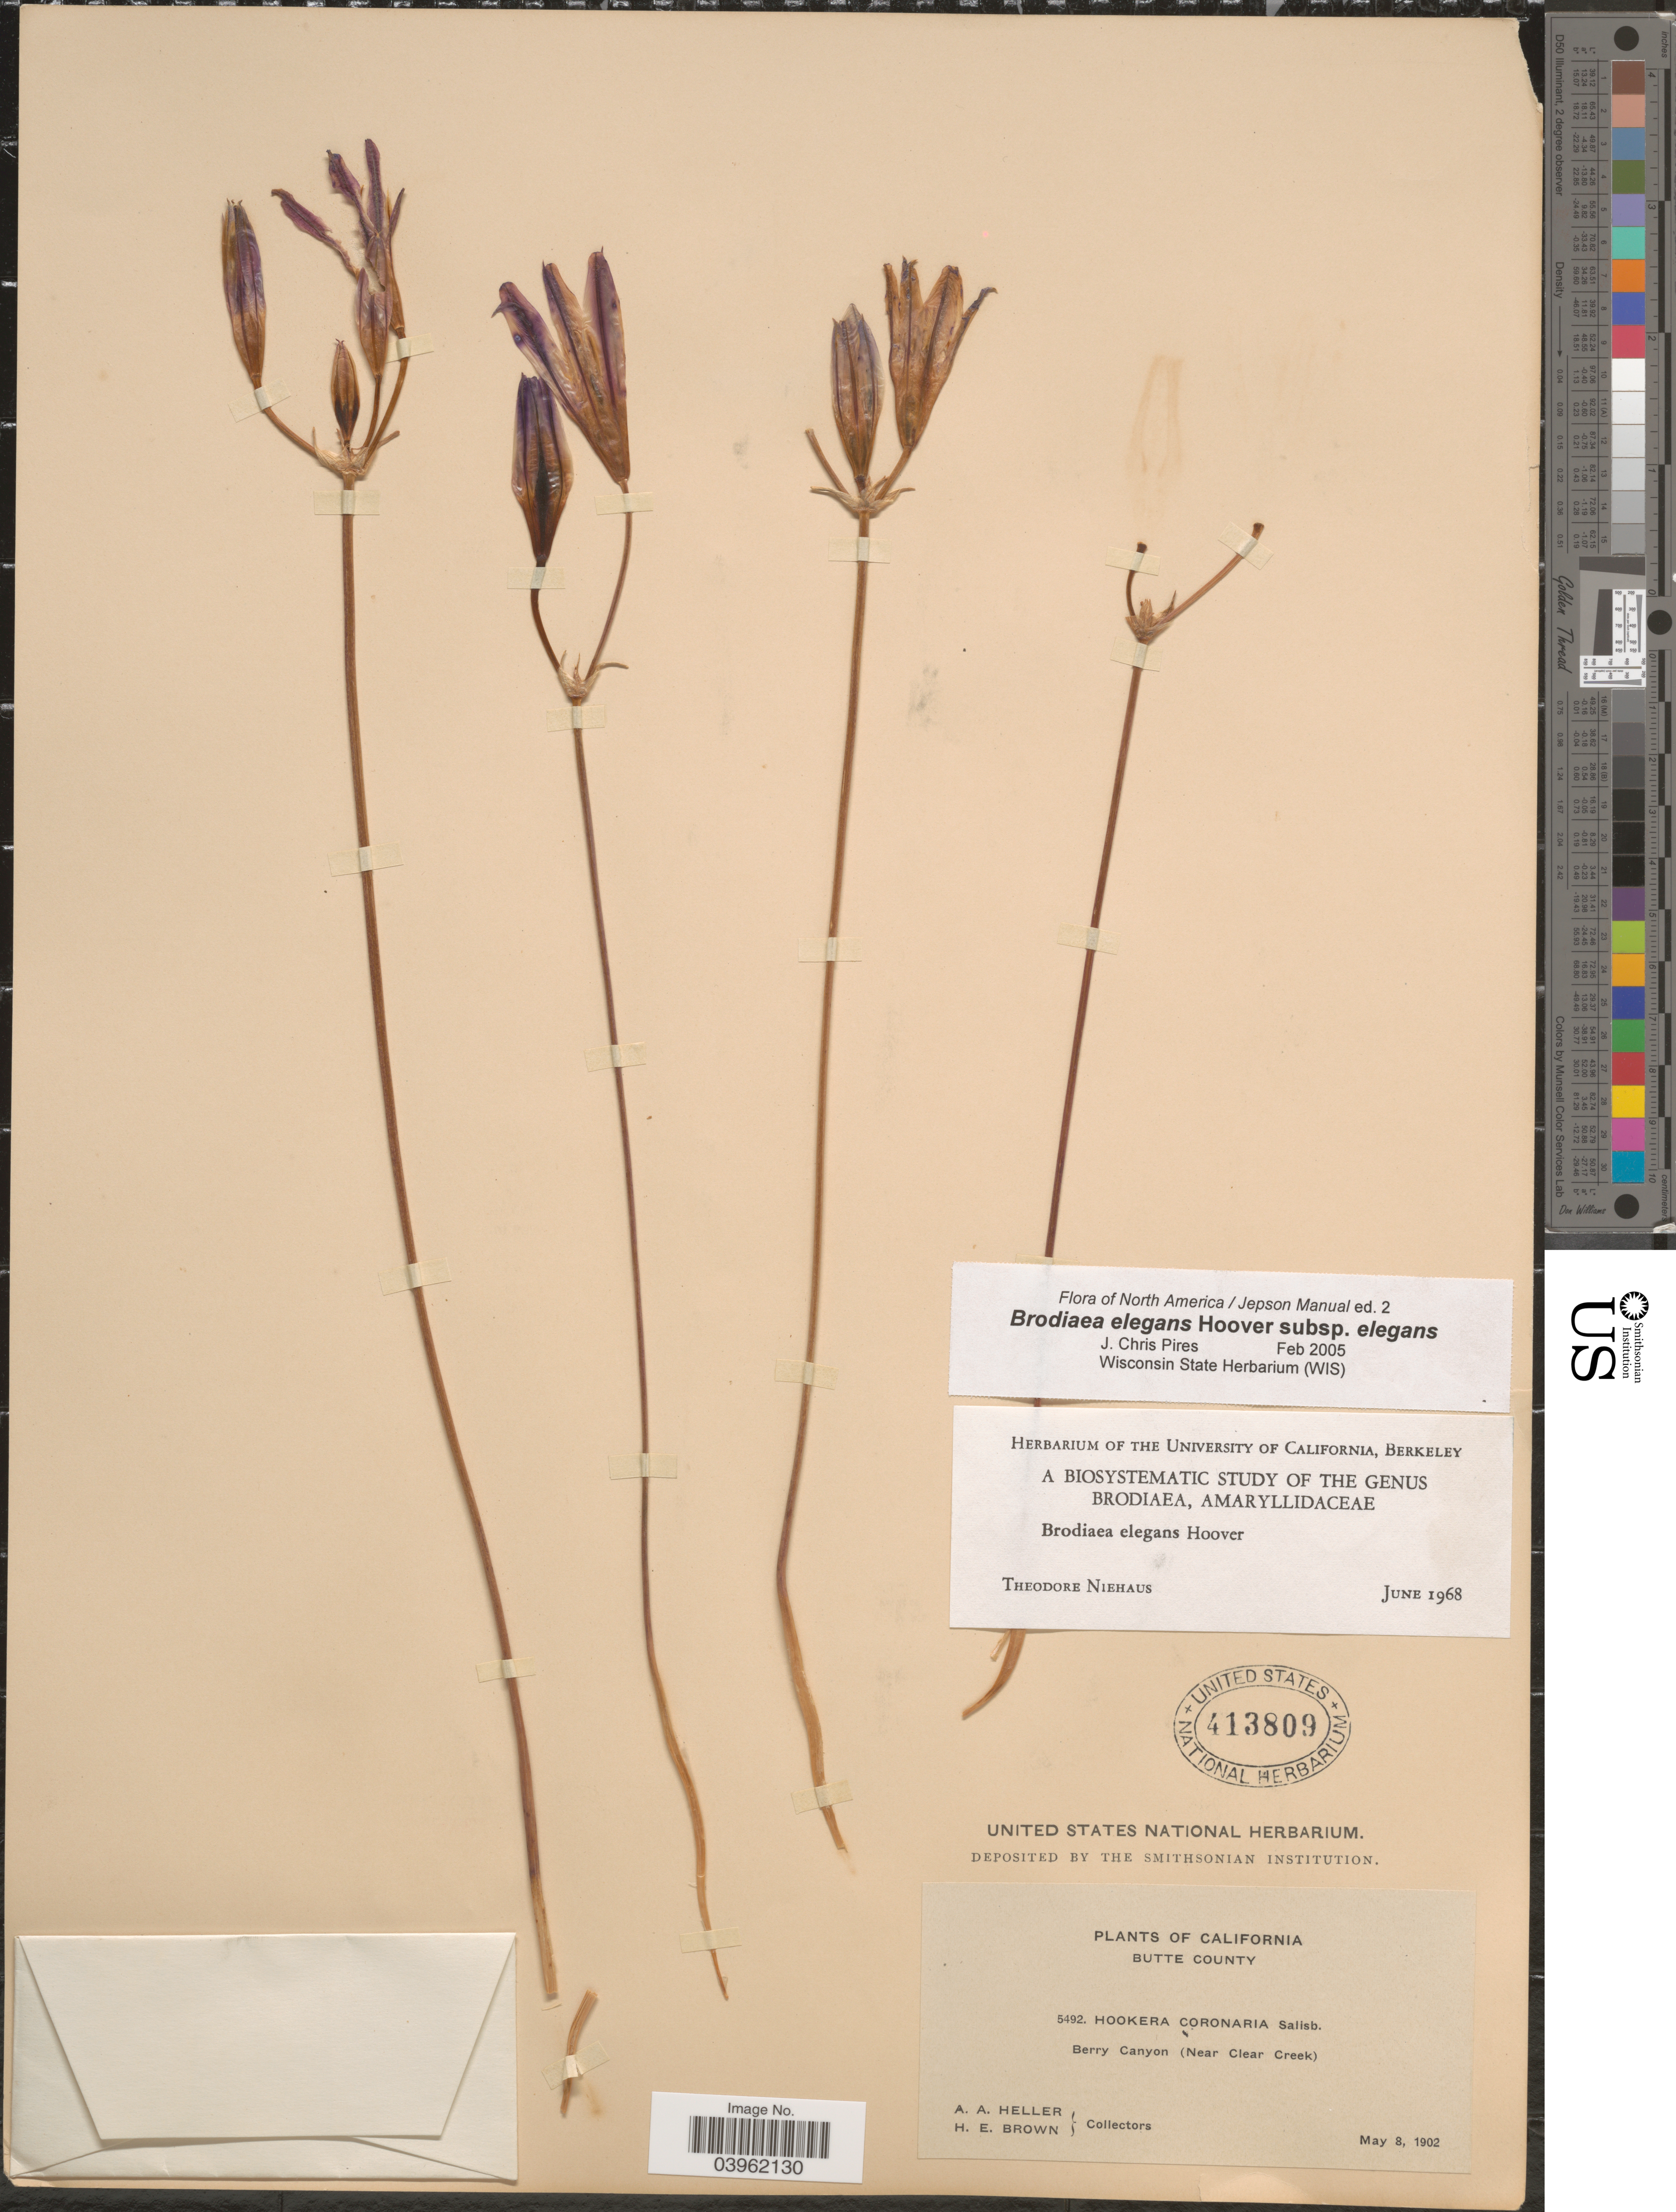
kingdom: Plantae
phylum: Tracheophyta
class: Liliopsida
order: Asparagales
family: Asparagaceae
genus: Brodiaea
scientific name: Brodiaea elegans subsp. elegans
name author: Hoover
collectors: A. A. Heller & H. E. Brown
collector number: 5492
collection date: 1902-05-08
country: United States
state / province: California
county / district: Butte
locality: Butte County. Berry Canyon (Near Clear Creek).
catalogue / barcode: US 413809